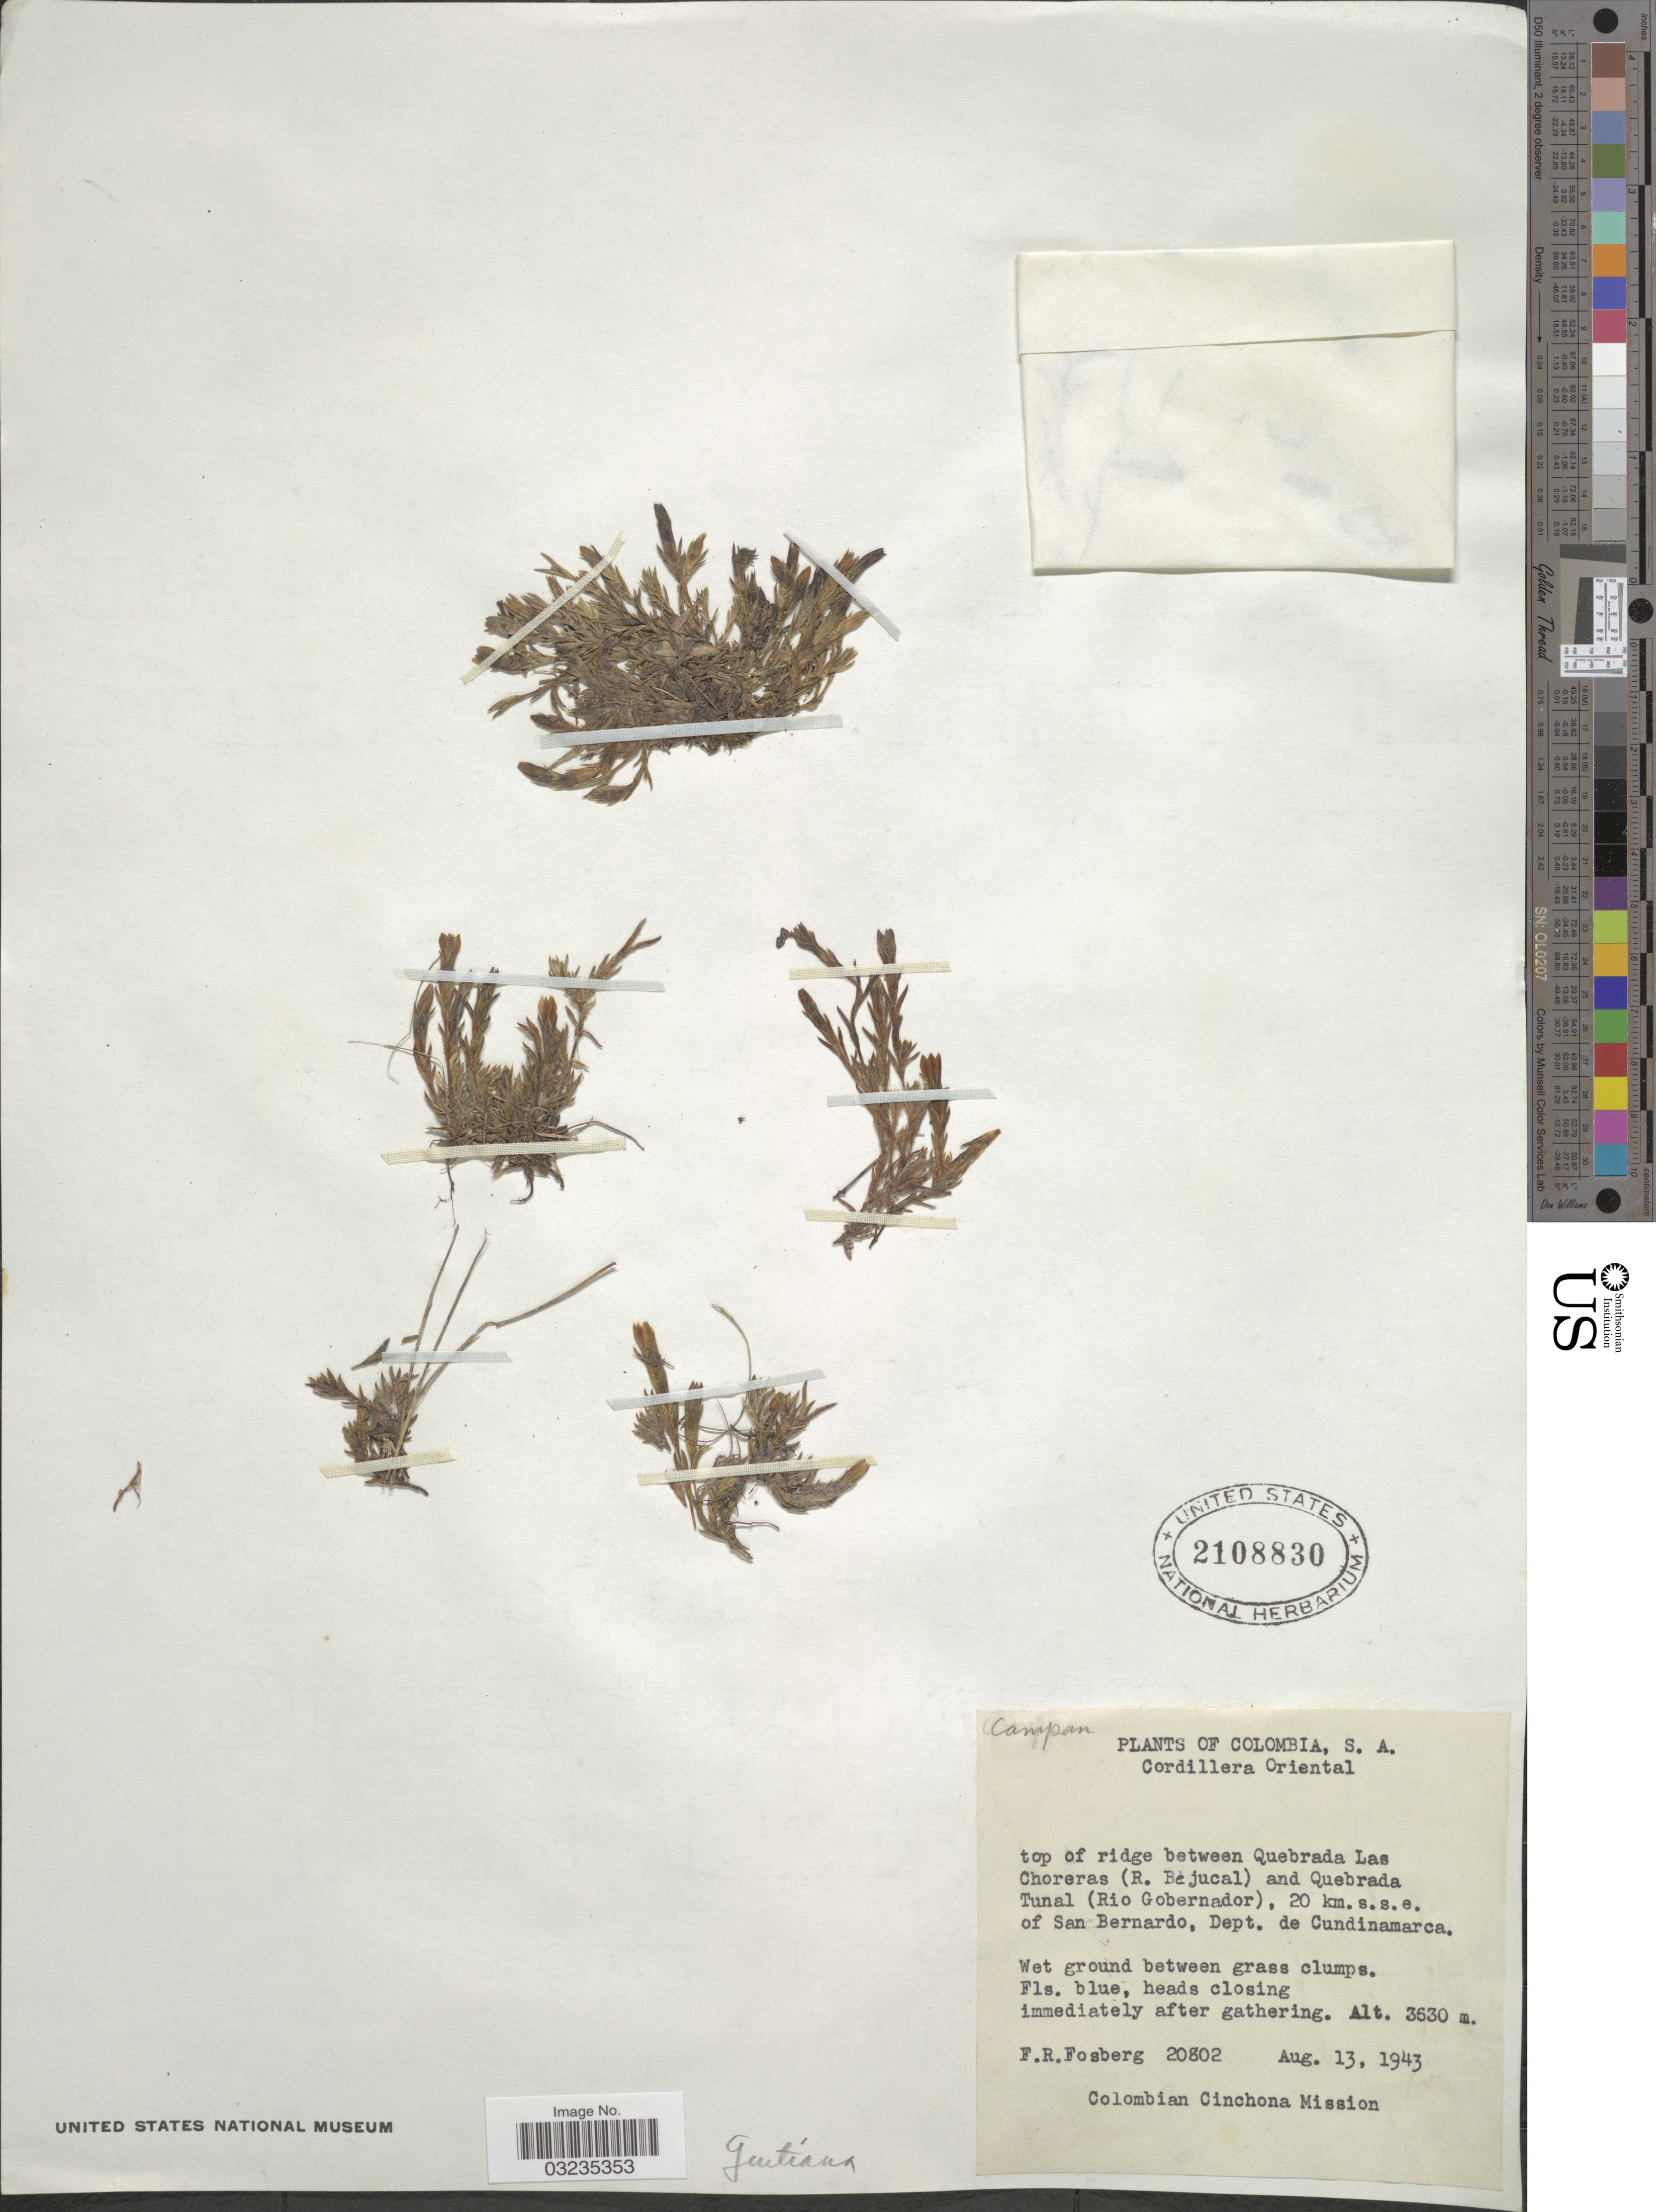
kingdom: Plantae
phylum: Tracheophyta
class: Magnoliopsida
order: Gentianales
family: Gentianaceae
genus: Gentiana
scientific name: Gentiana sp.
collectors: F. R. Fosberg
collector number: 20802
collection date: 1943-08-13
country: Colombia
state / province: Cundinamarca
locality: Cordillera Oriental. Top of ridge between Quebrada Las Choreras (R. Bejucal) and Quebrada Tunal (Rio Gobernador), 20 km. s.s.e. of San Bernardo, Dept. de Cundinamarca.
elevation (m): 3630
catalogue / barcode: US 2108830